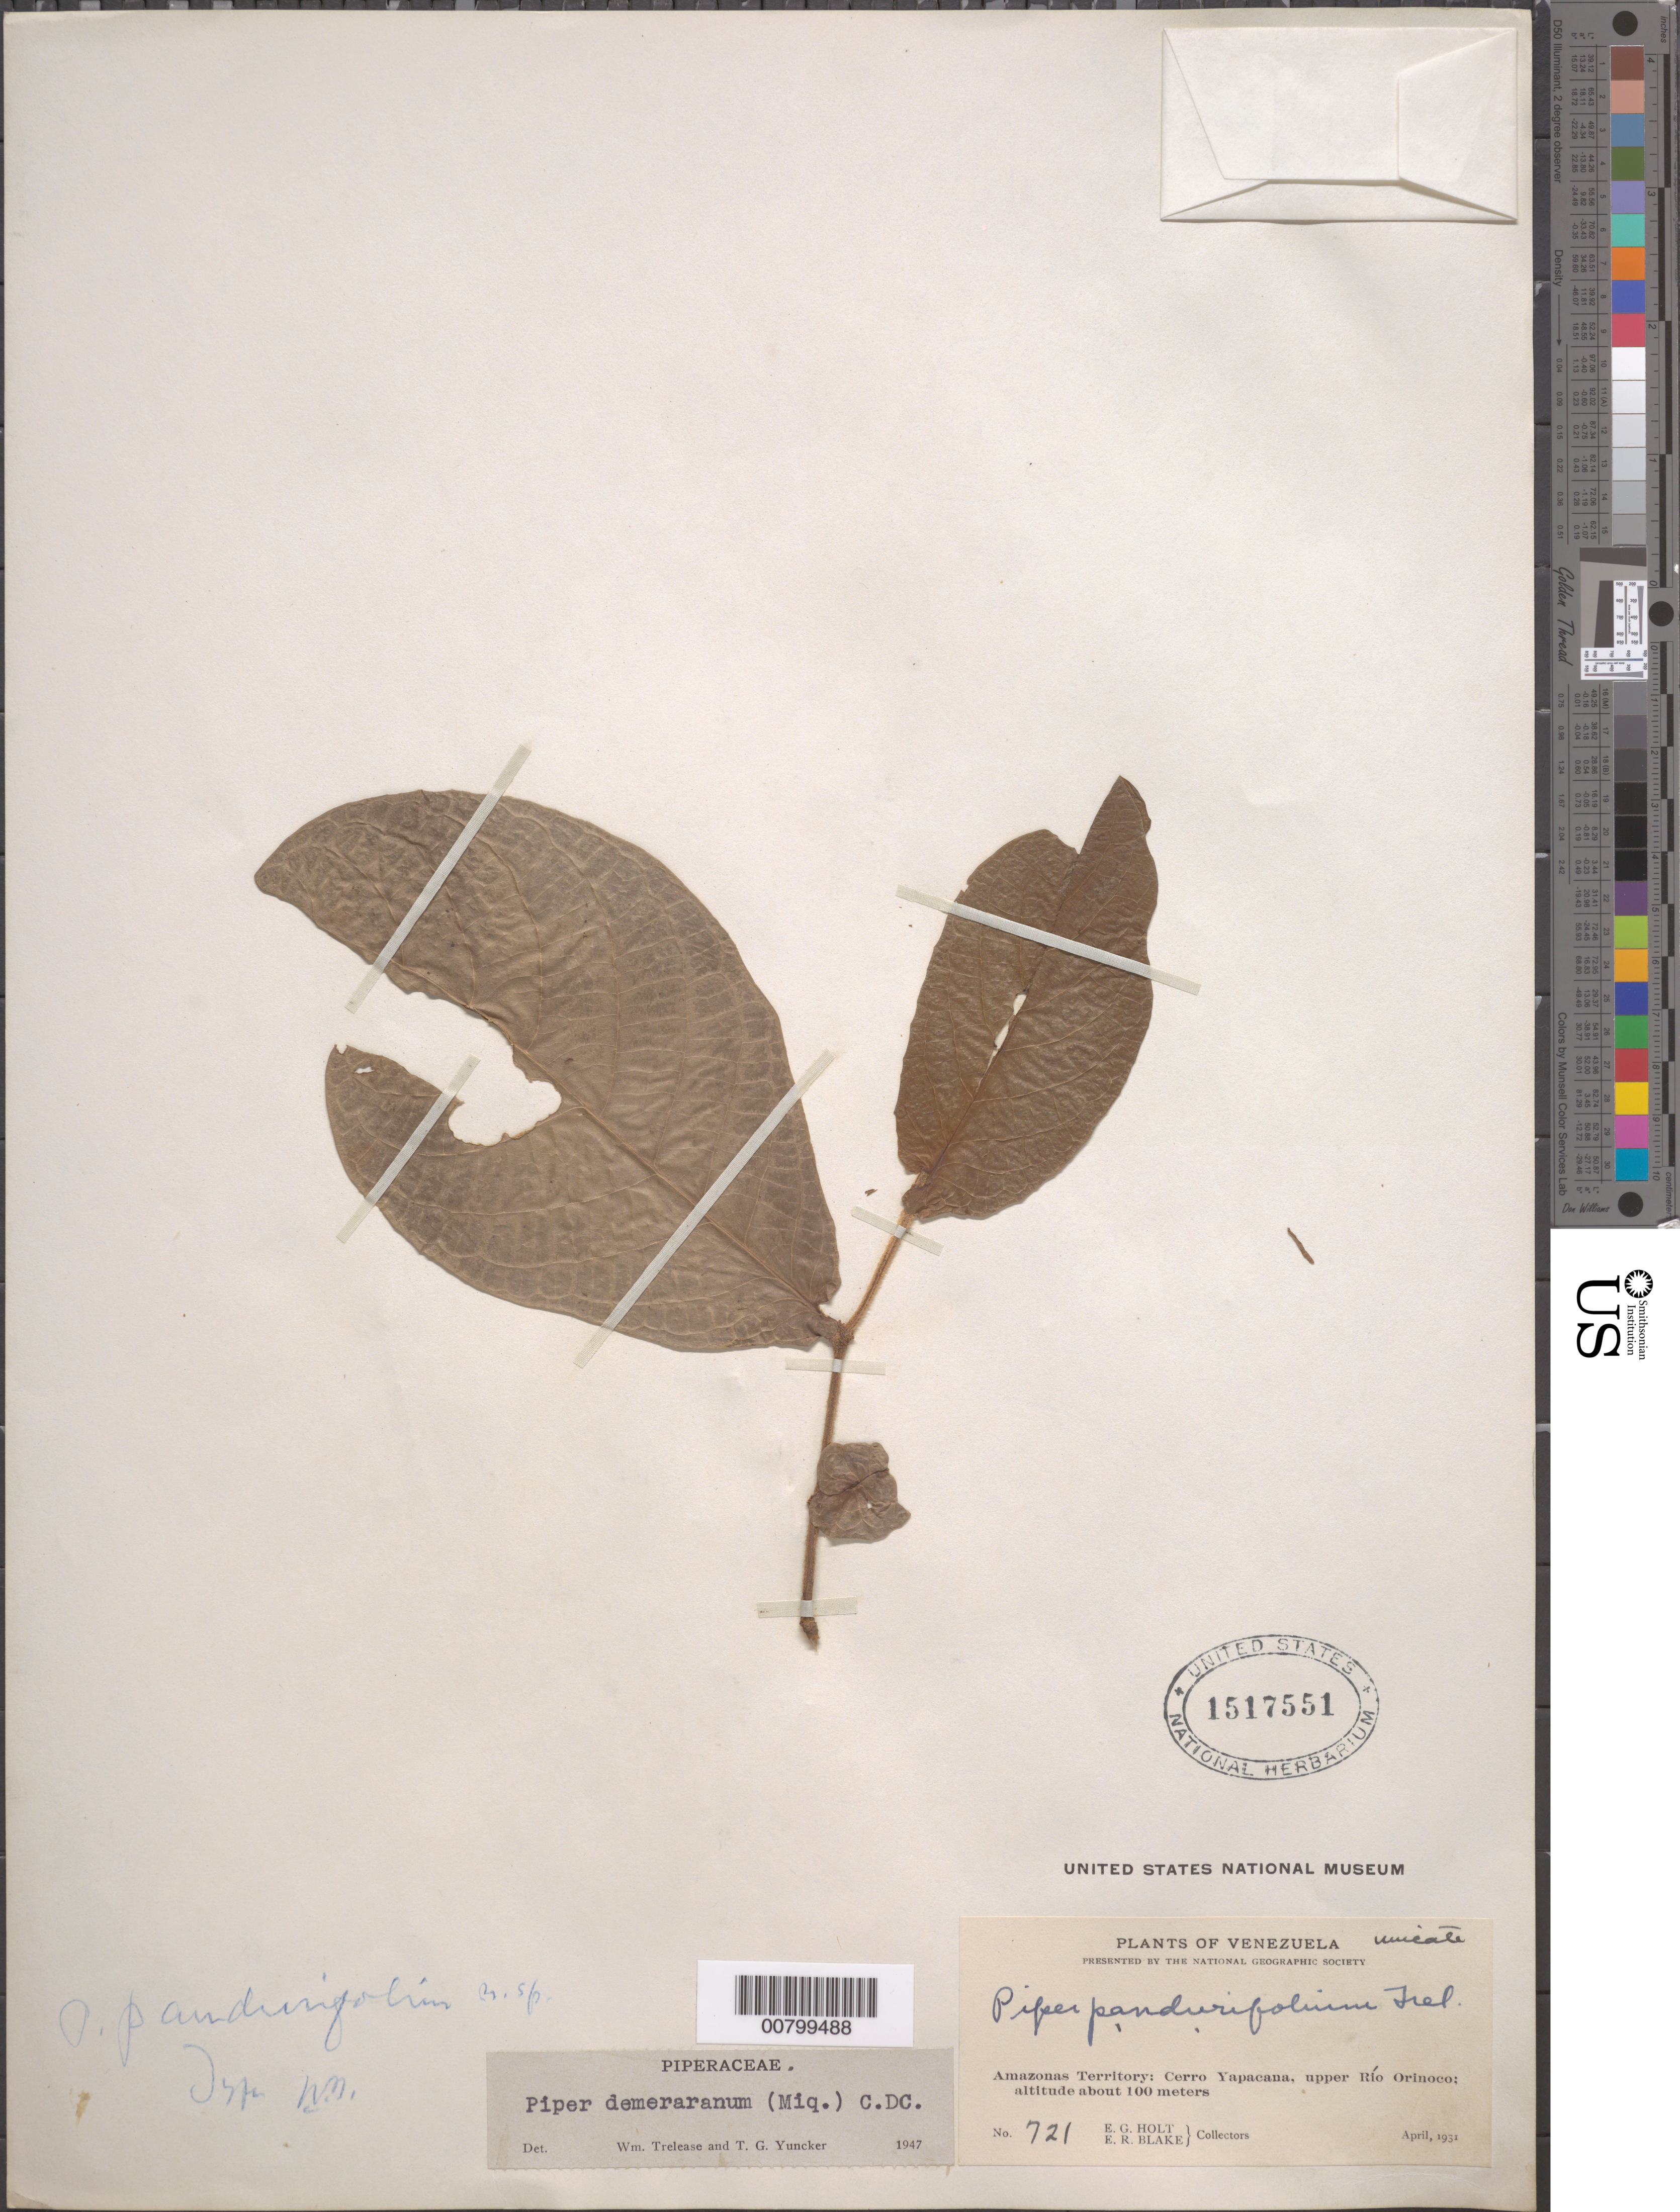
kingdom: Plantae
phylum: Tracheophyta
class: Magnoliopsida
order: Piperales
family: Piperaceae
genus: Piper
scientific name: Piper demeraranum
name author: (Miq.) C. DC.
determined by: Trelease, W.; Yuncker, T. G.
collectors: E. Holt & E. R. Blake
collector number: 721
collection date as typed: Apr-31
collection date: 1931-04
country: Venezuela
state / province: Amazonas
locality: Cerro Yapacána, upper Río Orinoco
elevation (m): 100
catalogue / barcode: US 1517551